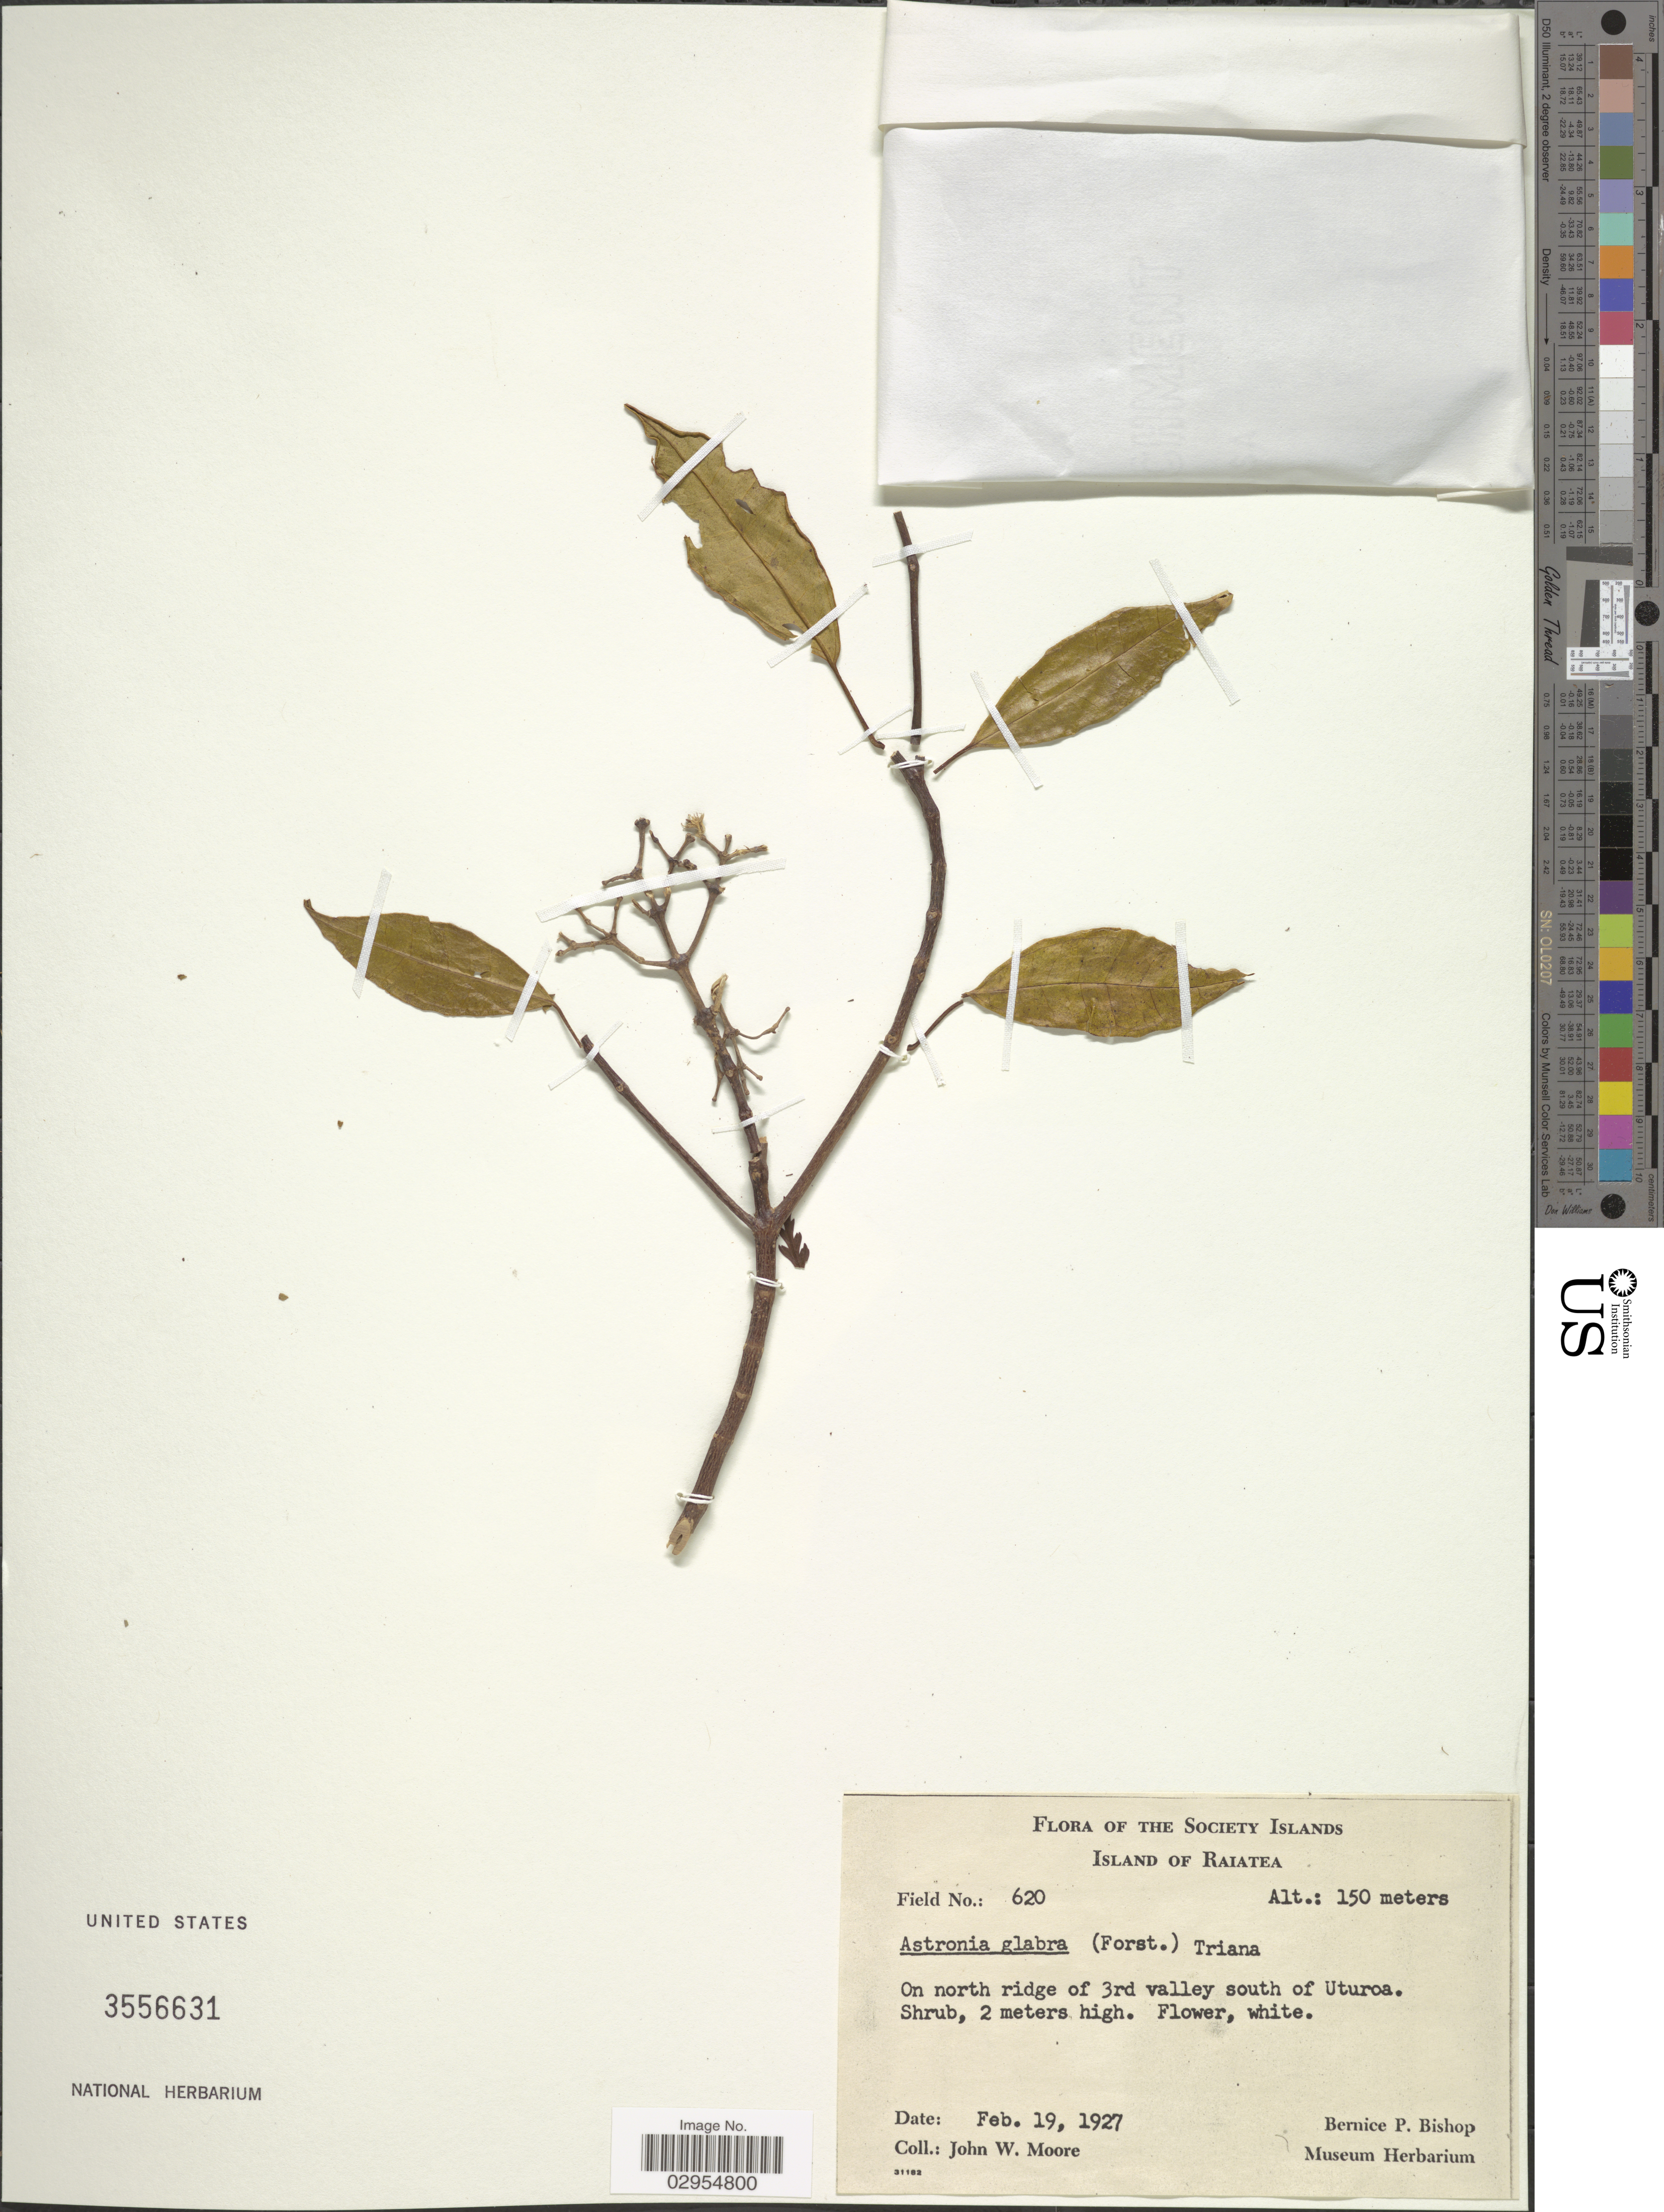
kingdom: Plantae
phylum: Tracheophyta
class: Magnoliopsida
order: Myrtales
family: Melastomataceae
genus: Astronidium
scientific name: Astronidium glabrum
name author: Markgr.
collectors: J. Moore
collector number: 620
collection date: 1927-02-19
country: French Polynesia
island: Raiatea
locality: The Society Islands, Island of Raiatea. On north ridge of 3rd valley south of Uturoa.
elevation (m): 150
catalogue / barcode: US 3556631